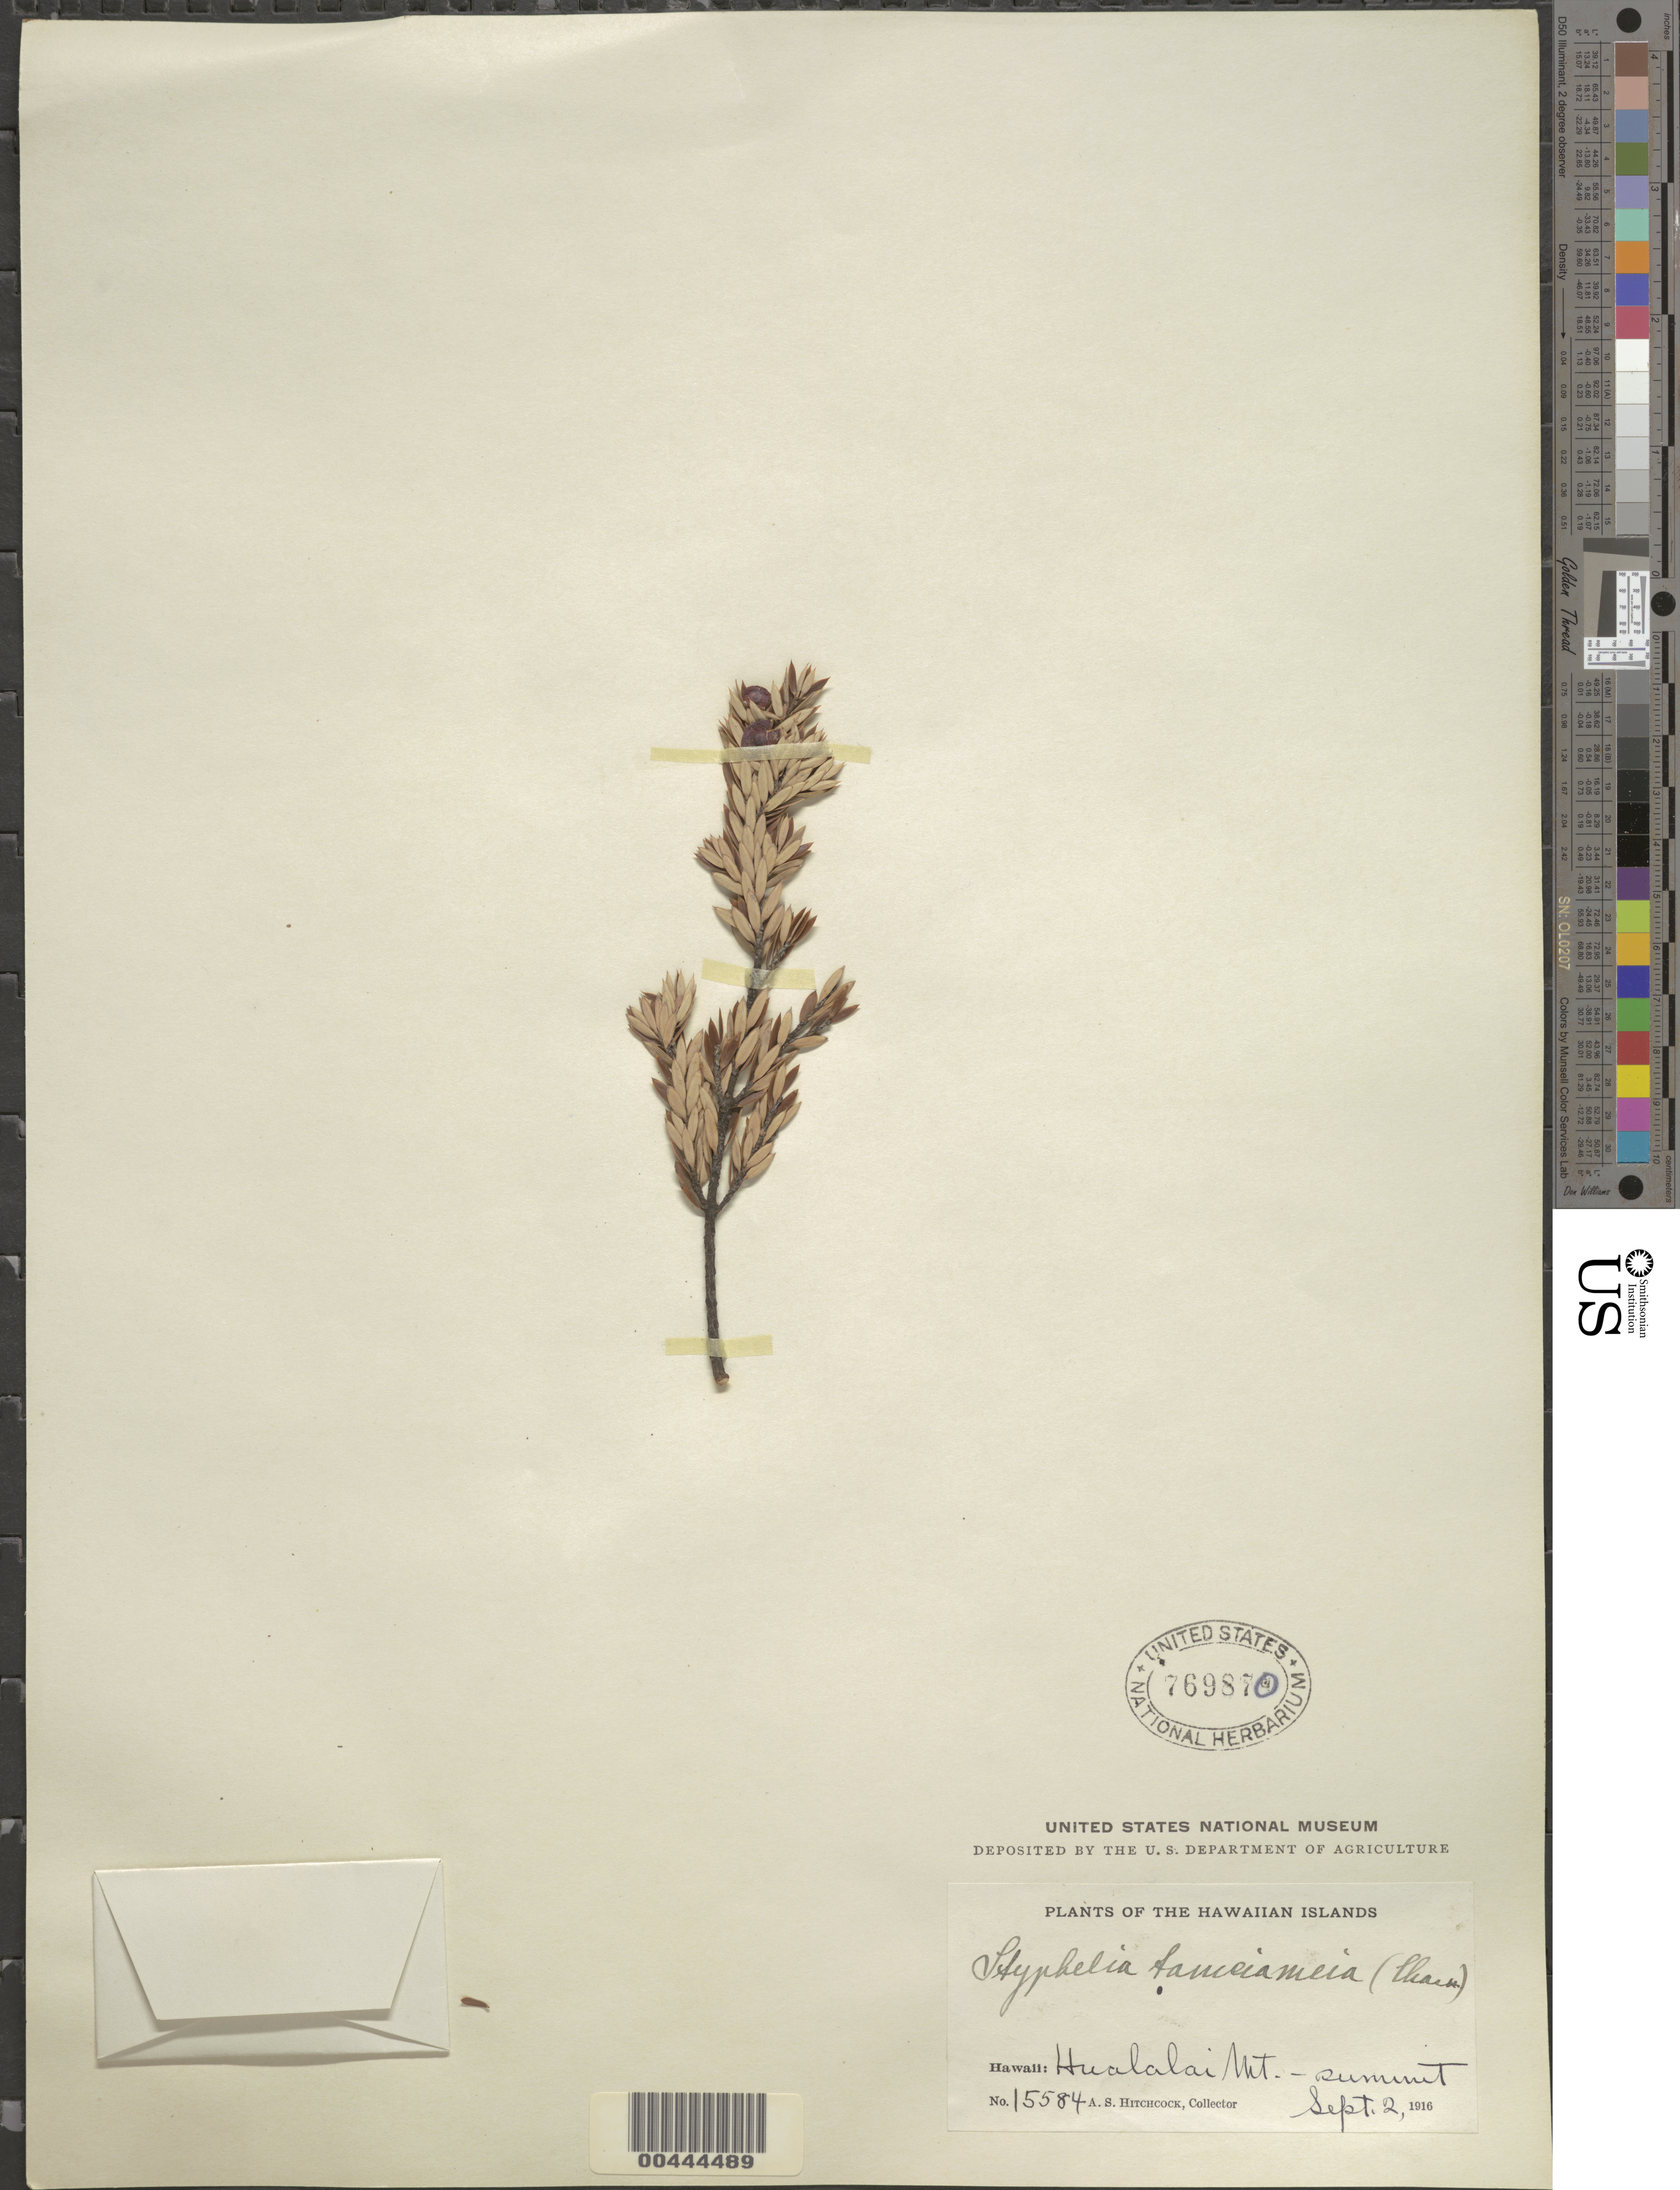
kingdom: Plantae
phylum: Tracheophyta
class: Magnoliopsida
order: Ericales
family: Ericaceae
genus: Leptecophylla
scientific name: Leptecophylla tameiameiae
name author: (Cham. & Schltdl.) C.M. Weiller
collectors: A. S. Hitchcock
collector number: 15584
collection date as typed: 2 Sep 1916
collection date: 1916-09-02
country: United States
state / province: Hawaii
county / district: Hawaii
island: Hawaii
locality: Hualalai Mt., summit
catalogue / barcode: US 769870